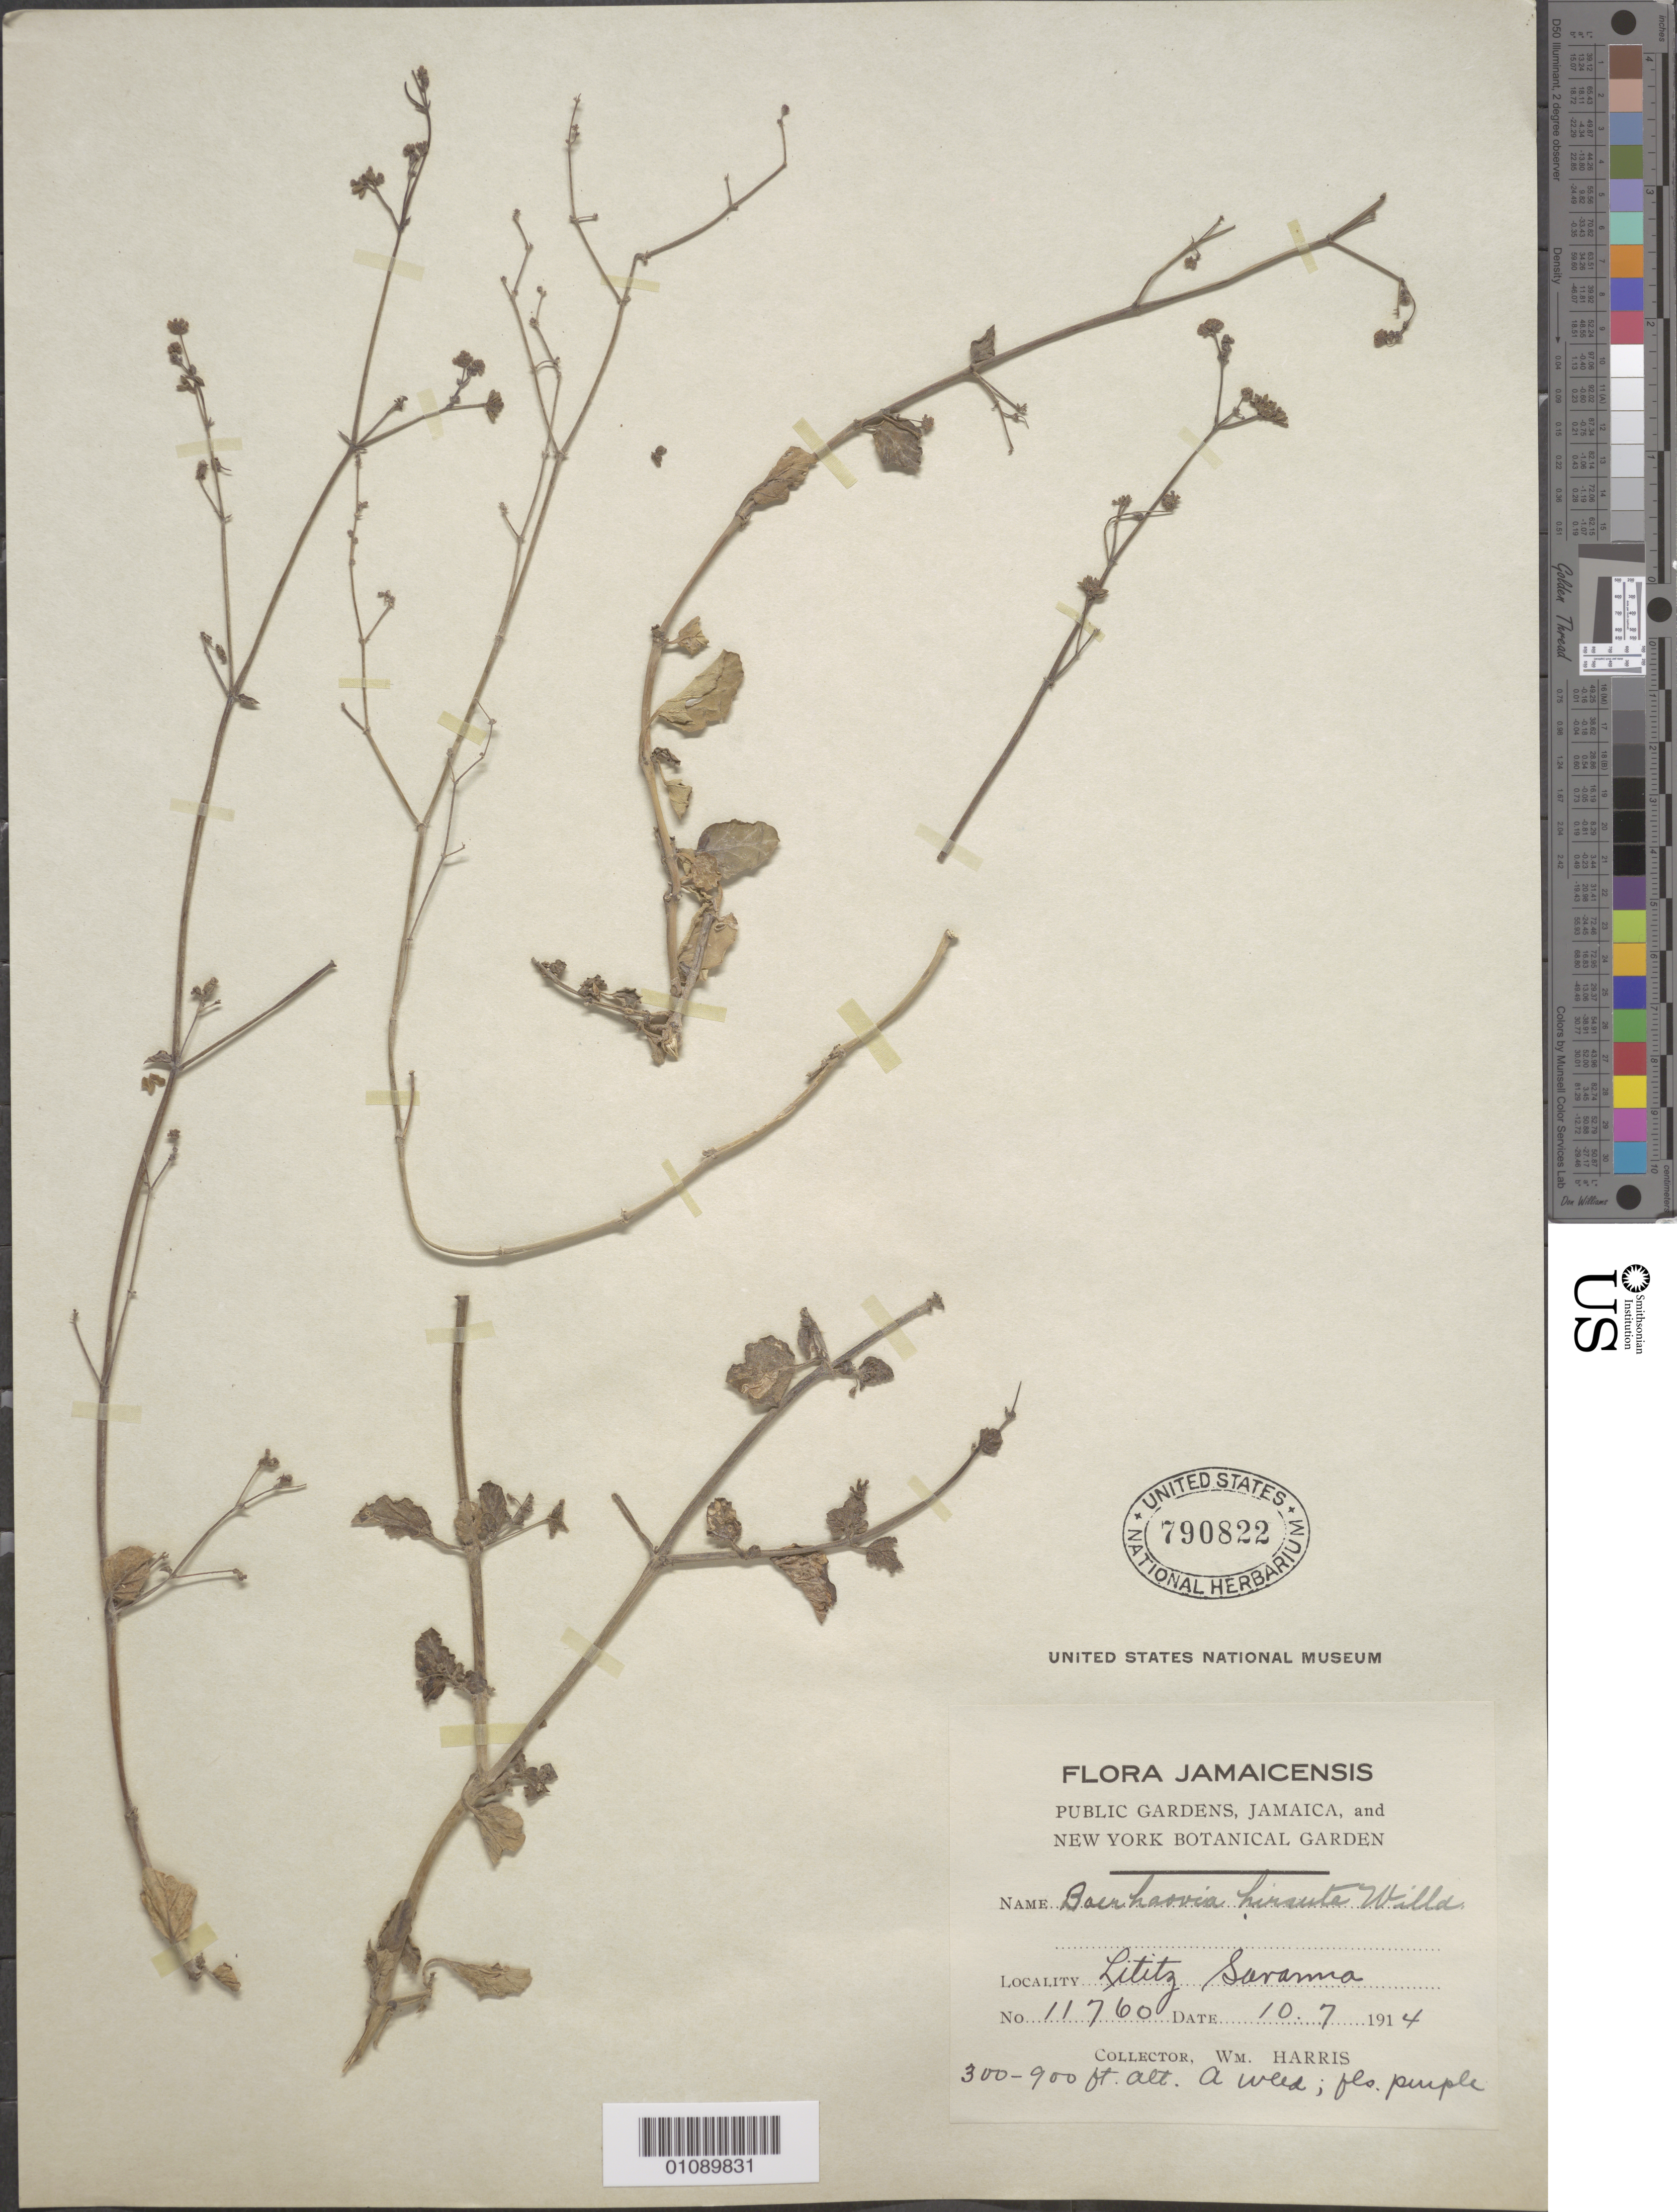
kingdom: Plantae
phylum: Tracheophyta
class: Magnoliopsida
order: Caryophyllales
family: Nyctaginaceae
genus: Boerhavia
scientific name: Boerhavia caribaea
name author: Jacq.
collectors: W. Harris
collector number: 11760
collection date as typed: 10 Jul 1914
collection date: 1914-07-10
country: Jamaica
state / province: Saint Elizabeth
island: Jamaica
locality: Lititz Savanna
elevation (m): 91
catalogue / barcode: US 790822